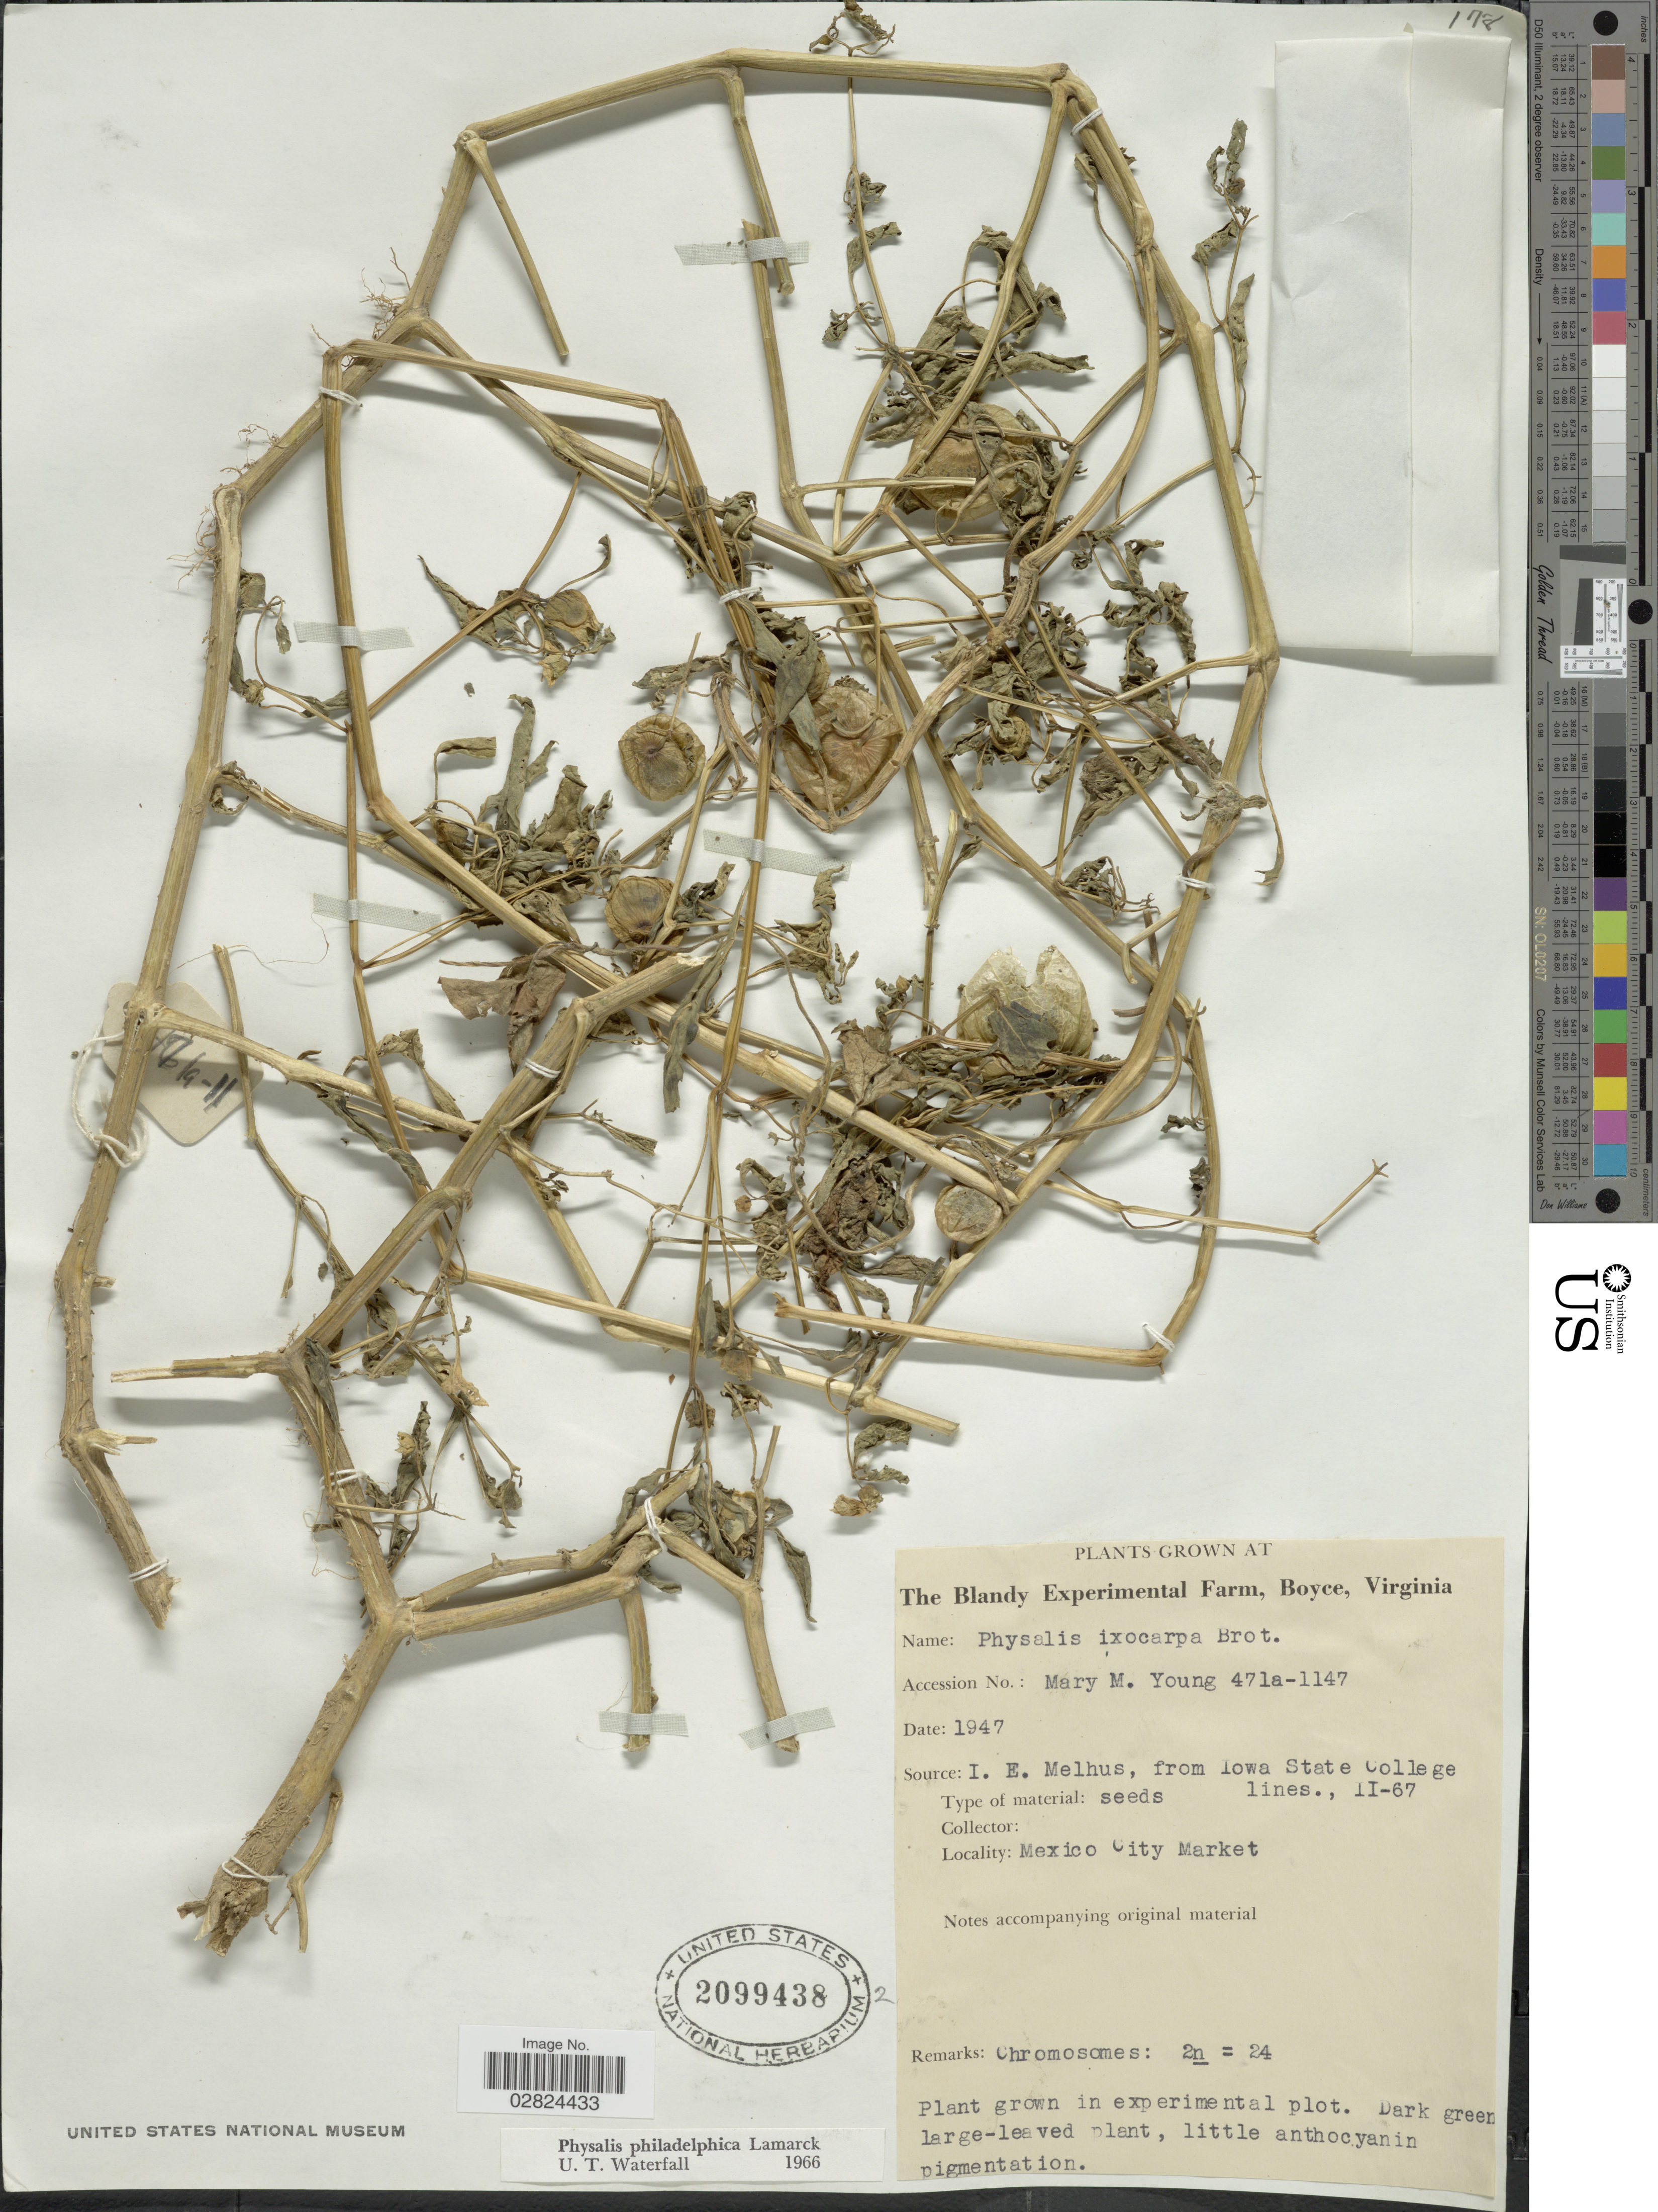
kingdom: Plantae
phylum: Tracheophyta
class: Magnoliopsida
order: Solanales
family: Solanaceae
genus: Physalis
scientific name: Physalis philadelphica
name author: Lam.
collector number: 471a-1147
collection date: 1947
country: United States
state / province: Virginia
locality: The Blandy Experimental Farm, Boyce.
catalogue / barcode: US 2099438